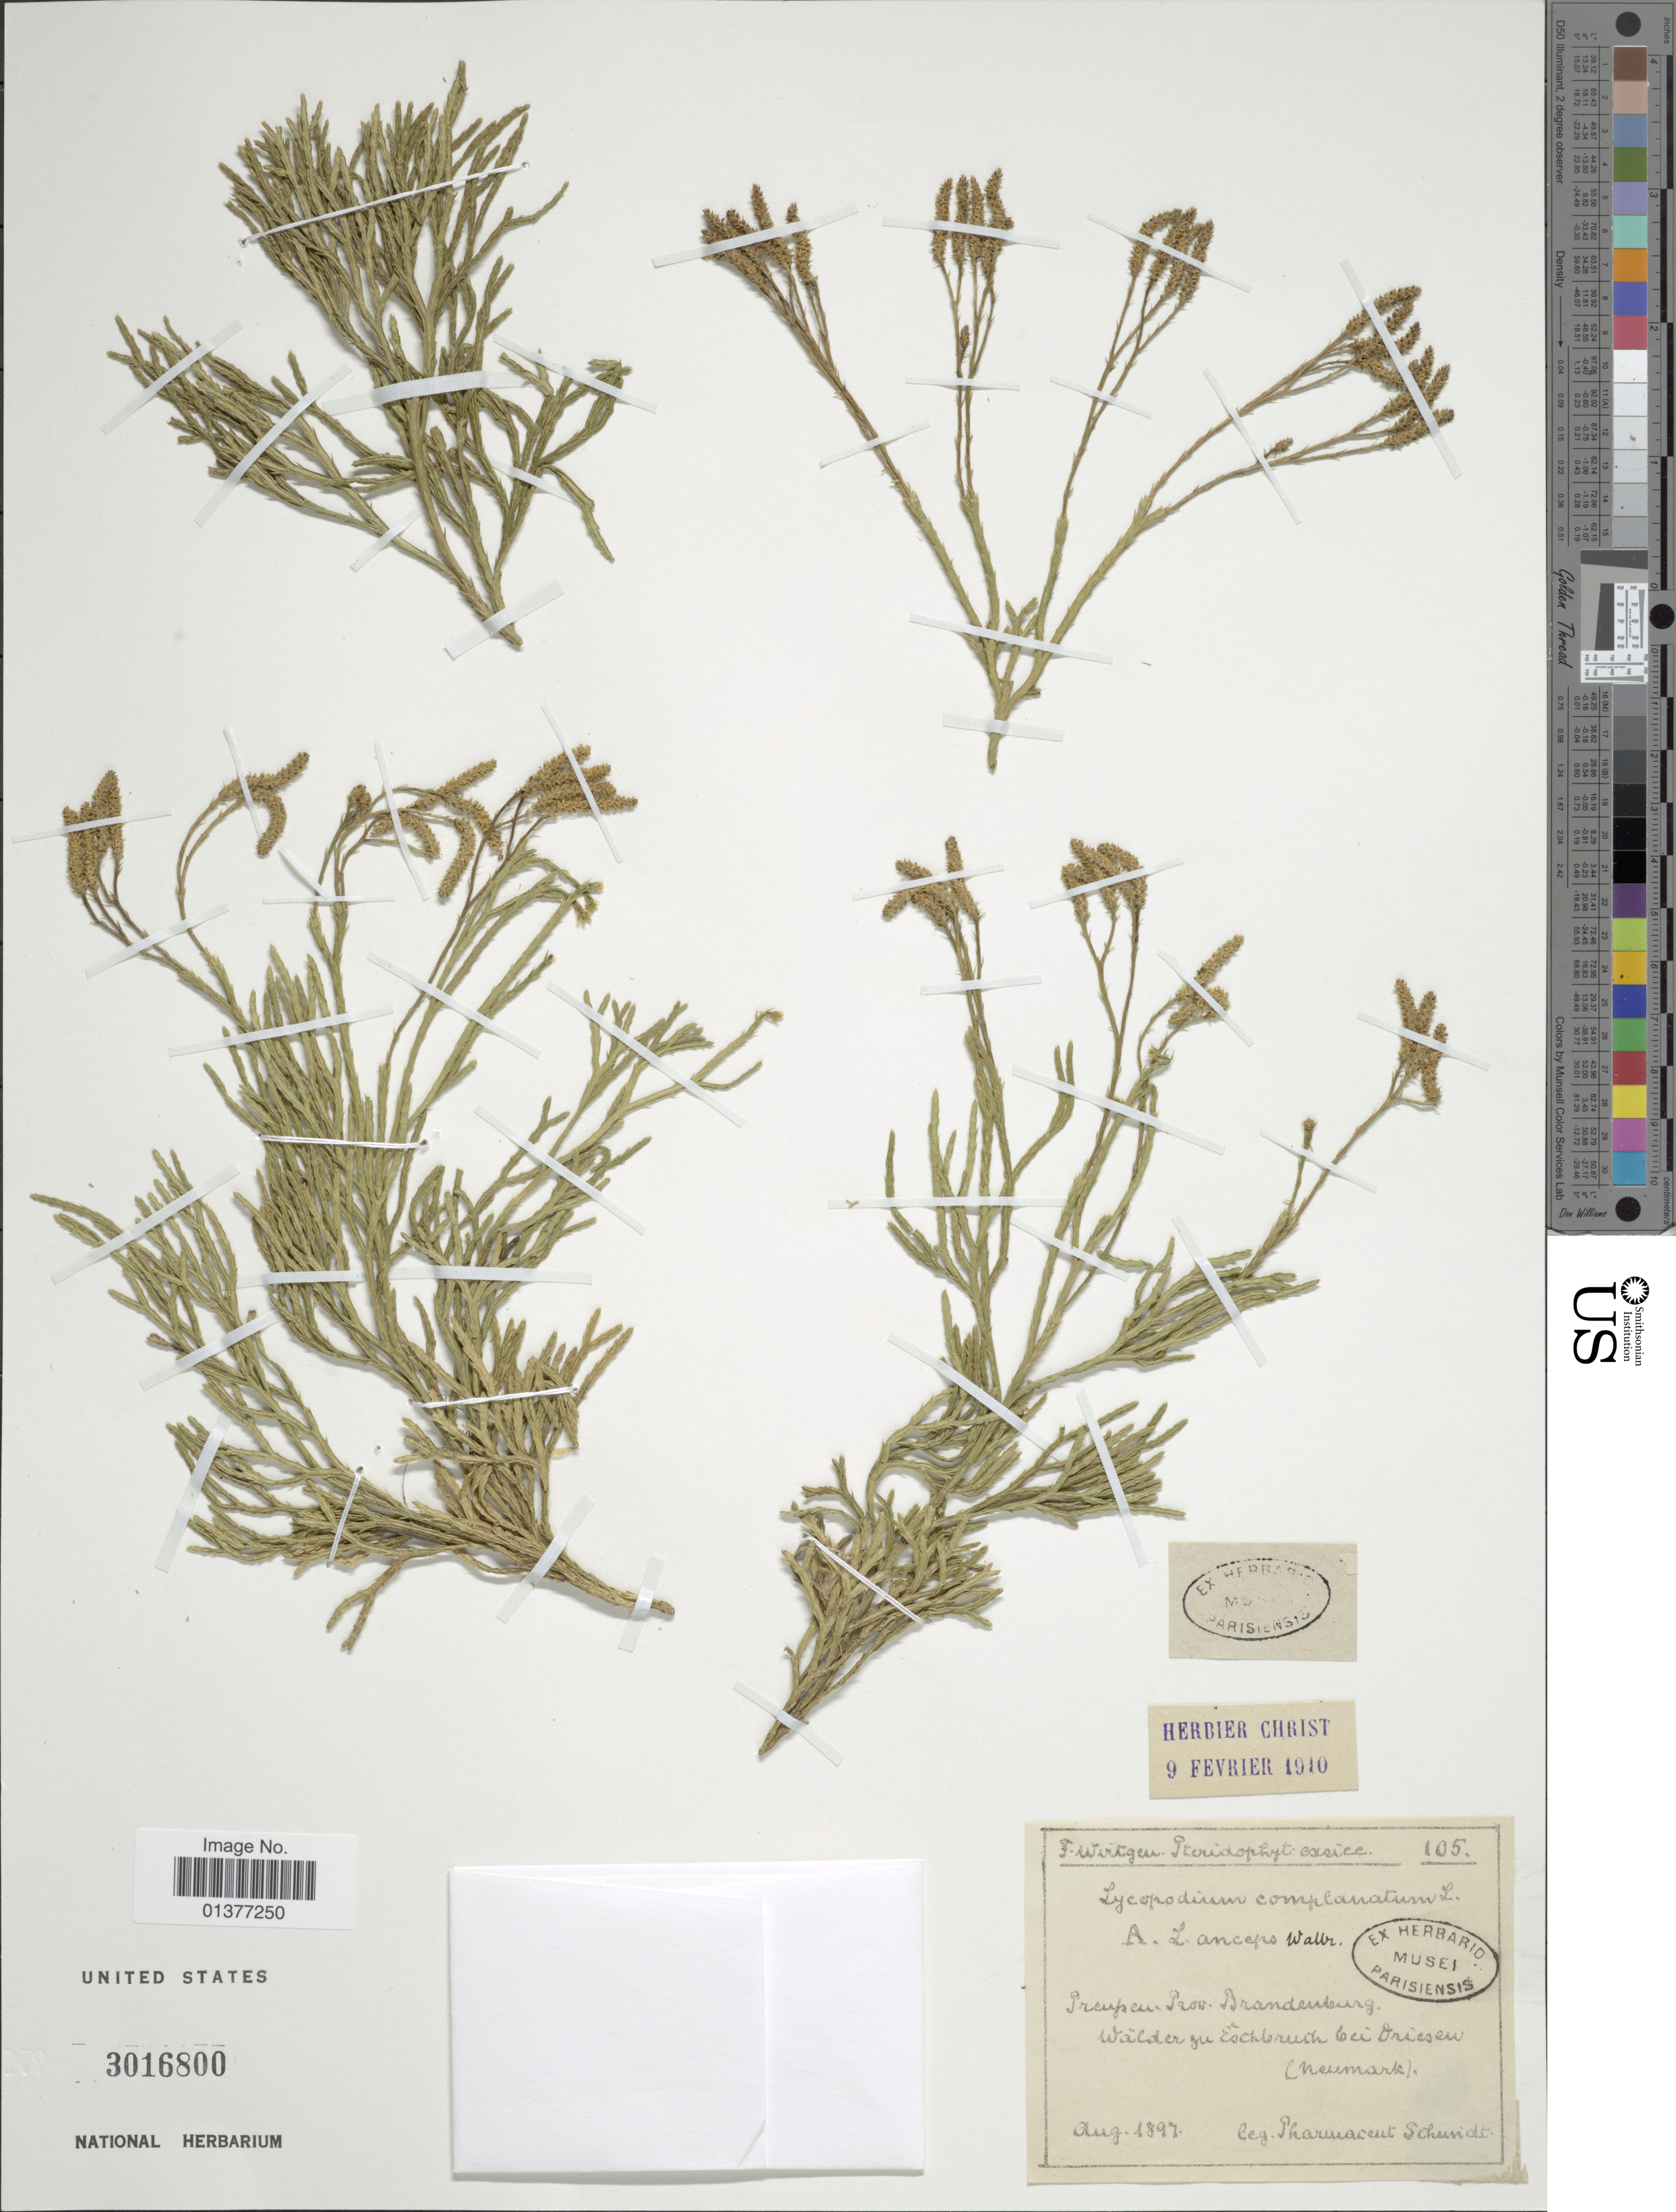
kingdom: Plantae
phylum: Tracheophyta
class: Lycopodiopsida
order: Lycopodiales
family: Lycopodiaceae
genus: Diphasiastrum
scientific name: Diphasiastrum complanatum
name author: (L.) Holub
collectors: Schmidt, --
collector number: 105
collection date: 1897-08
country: Germany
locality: Preussen prov. Brandenburg, walder du Eschbruch bei Driesen(Neumark) [interpreted]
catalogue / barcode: US 3016800